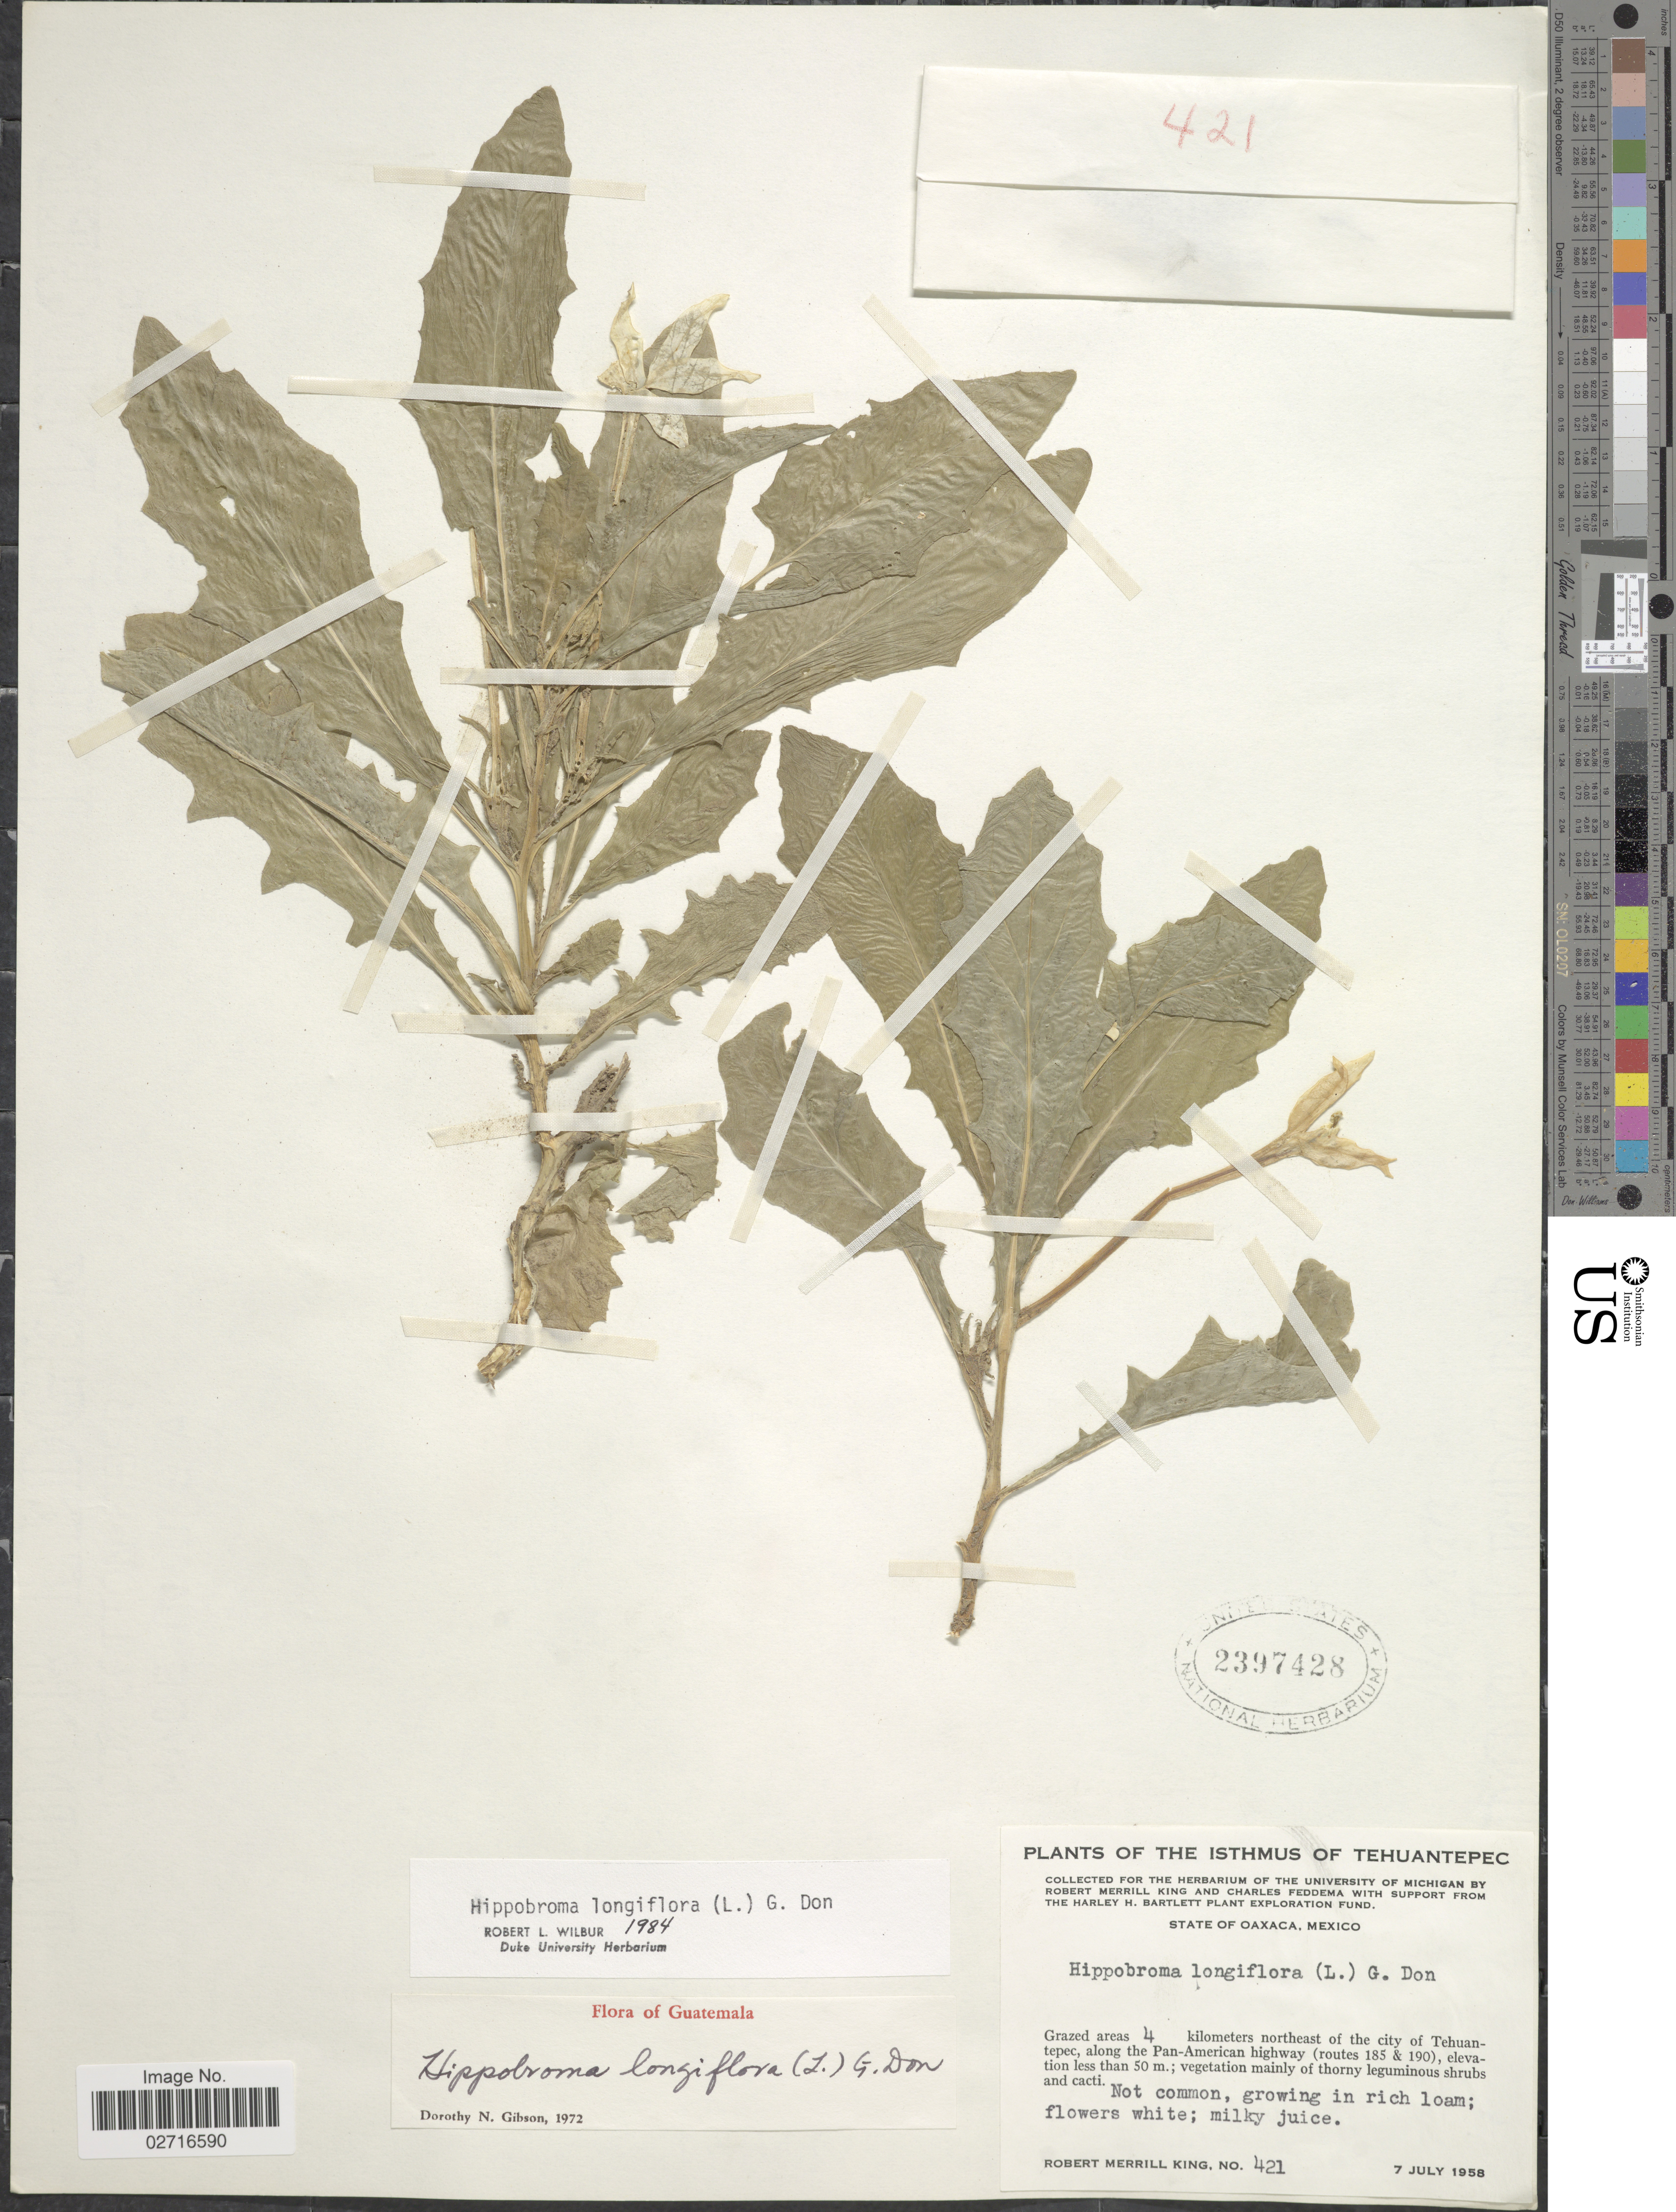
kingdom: Plantae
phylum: Tracheophyta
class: Magnoliopsida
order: Asterales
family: Campanulaceae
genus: Hippobroma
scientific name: Hippobroma longiflora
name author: (L.) G. Don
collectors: R. M. King & C. Feddema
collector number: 421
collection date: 1958-07-07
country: Mexico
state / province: Oaxaca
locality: The Isthmus of Tehuantepec, grazed areas 4 kilometers northeast of the city of Tehuantepec, along the Pan-American highway (routes 185 & 190).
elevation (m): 50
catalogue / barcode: US 2397428